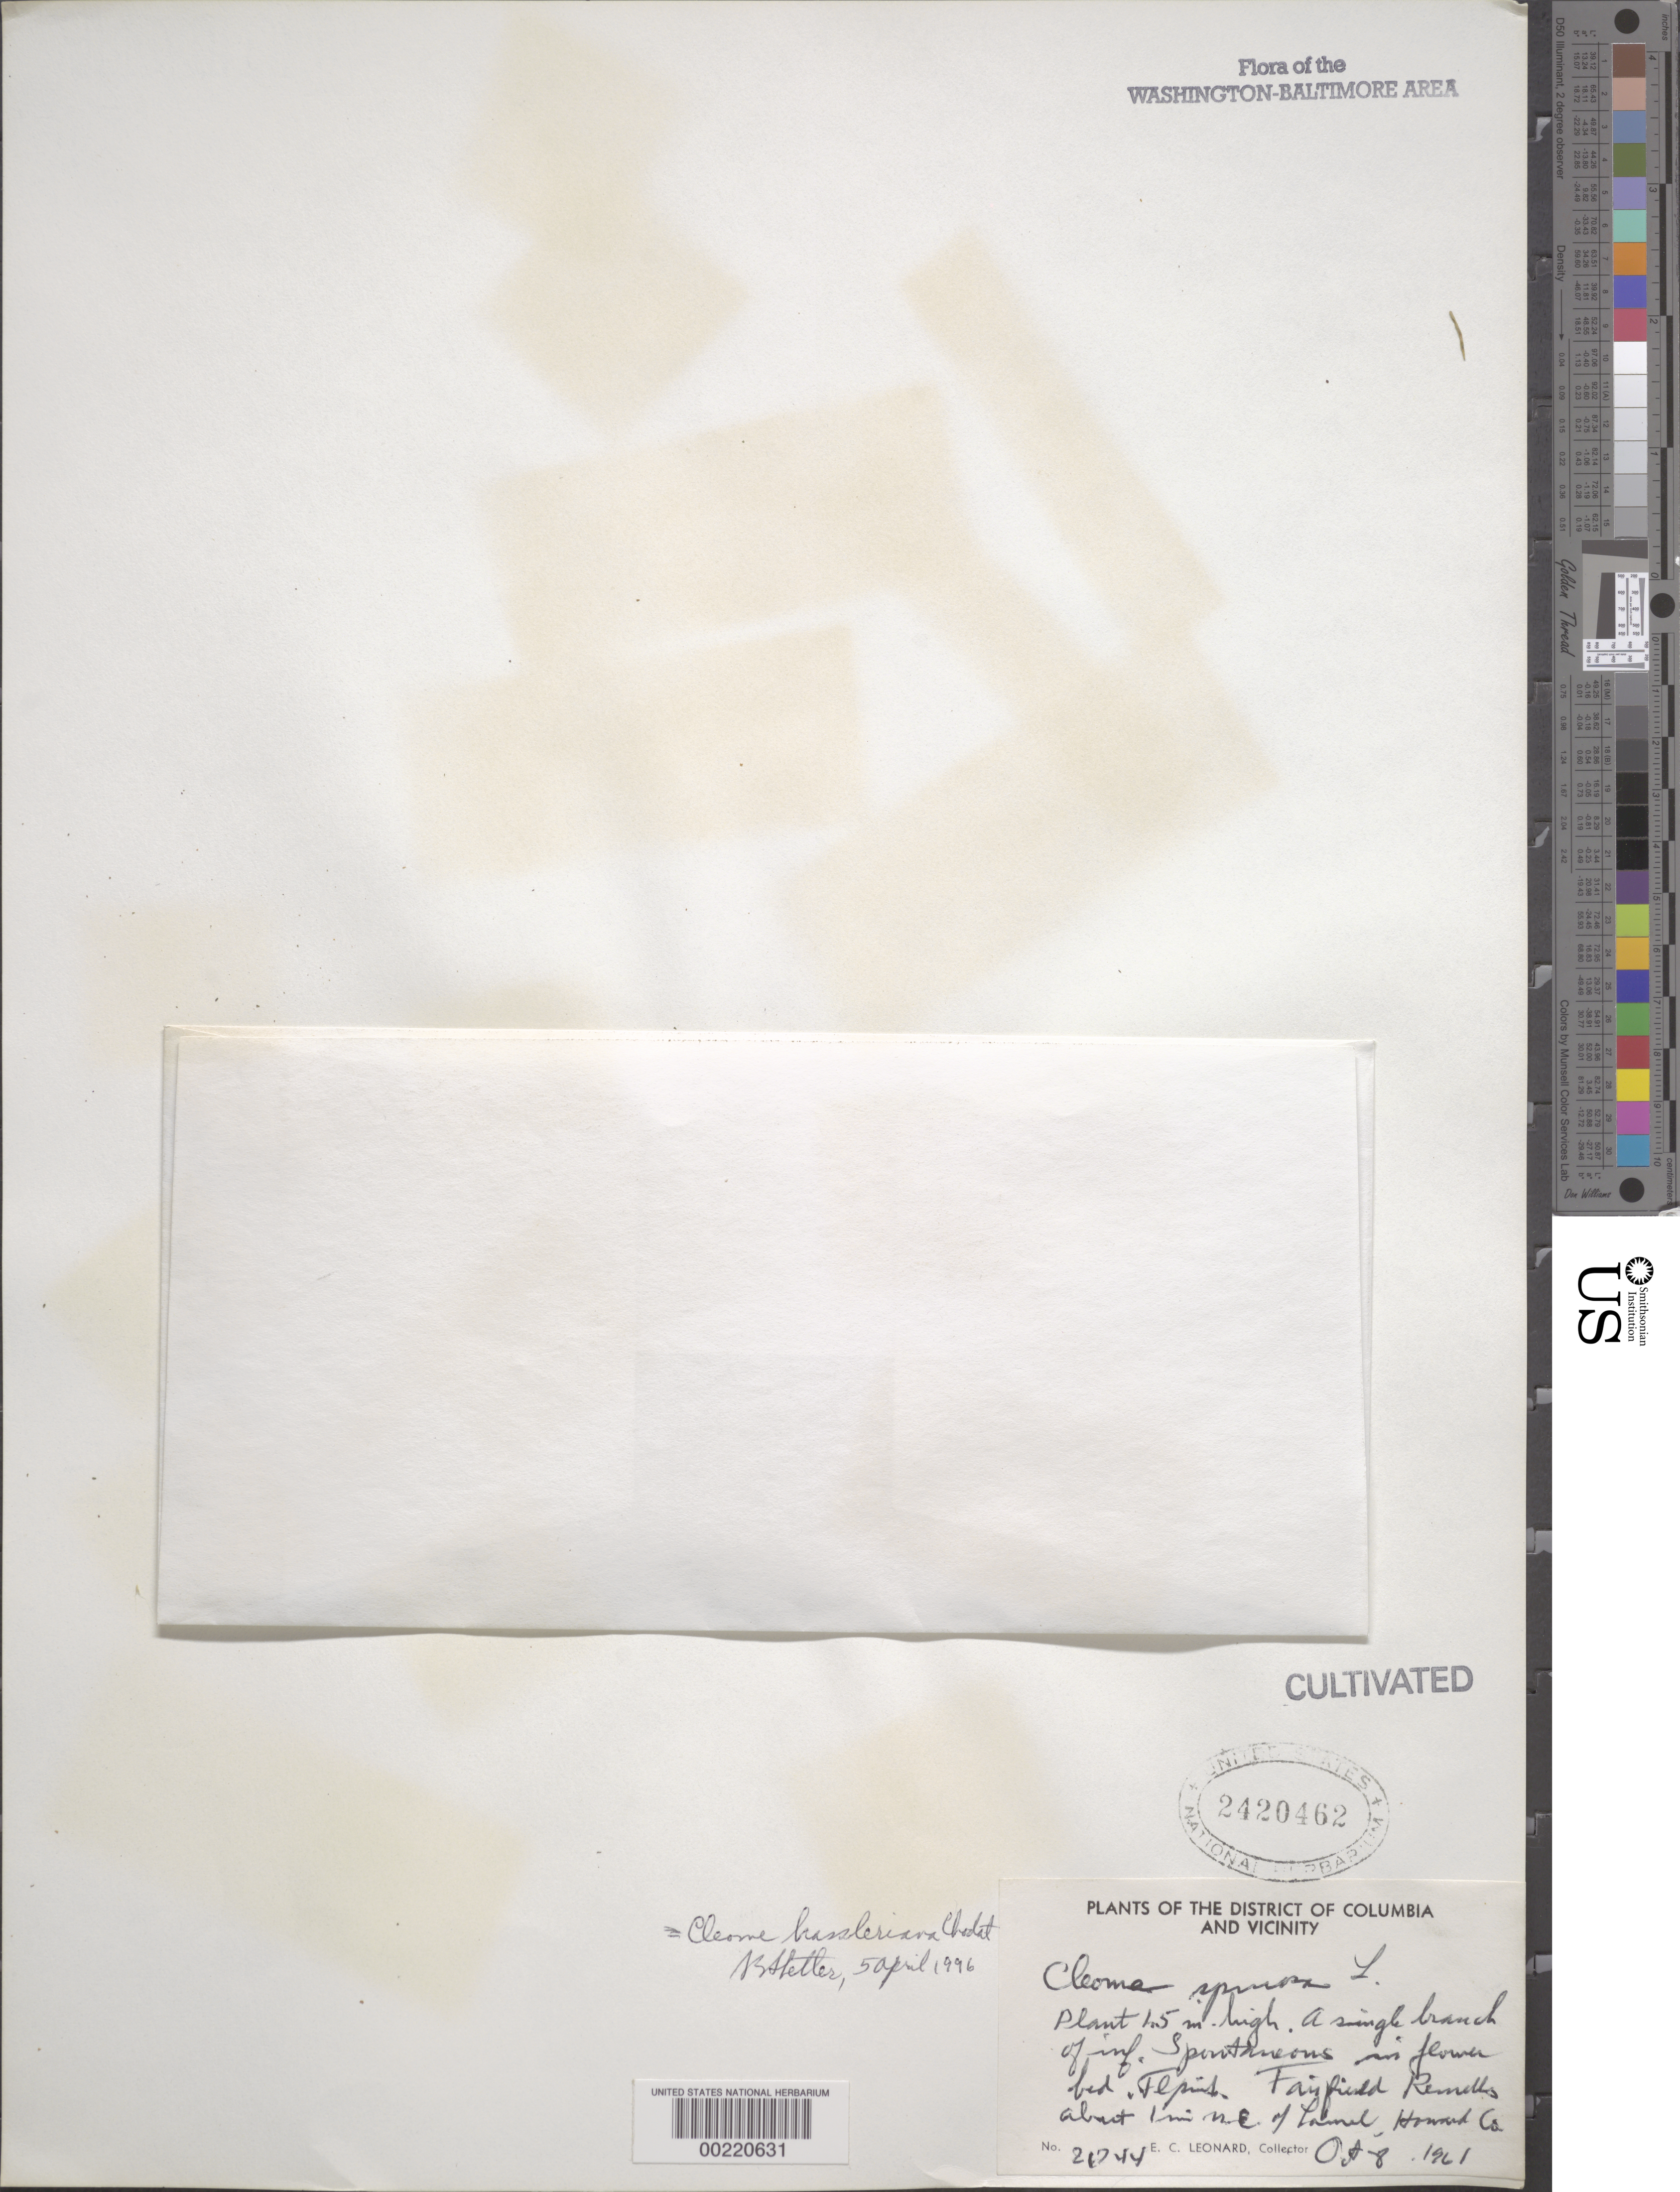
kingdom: Plantae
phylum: Tracheophyta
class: Magnoliopsida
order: Brassicales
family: Cleomaceae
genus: Tarenaya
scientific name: Tarenaya houtteana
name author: (Schltdl.) Soares Neto & Roalson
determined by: Strong, Mark T., (BOT), Smithsonian Institution - National Museum of Natural History (UNITED STATES)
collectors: E. C. Leonard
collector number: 21744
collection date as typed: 08 Oct 1961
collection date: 1961-10-08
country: United States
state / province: Maryland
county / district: Howard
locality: Fairfield Kennels ca. 1 mi. NE of Laurel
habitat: Flower bed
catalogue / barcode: US 2420462